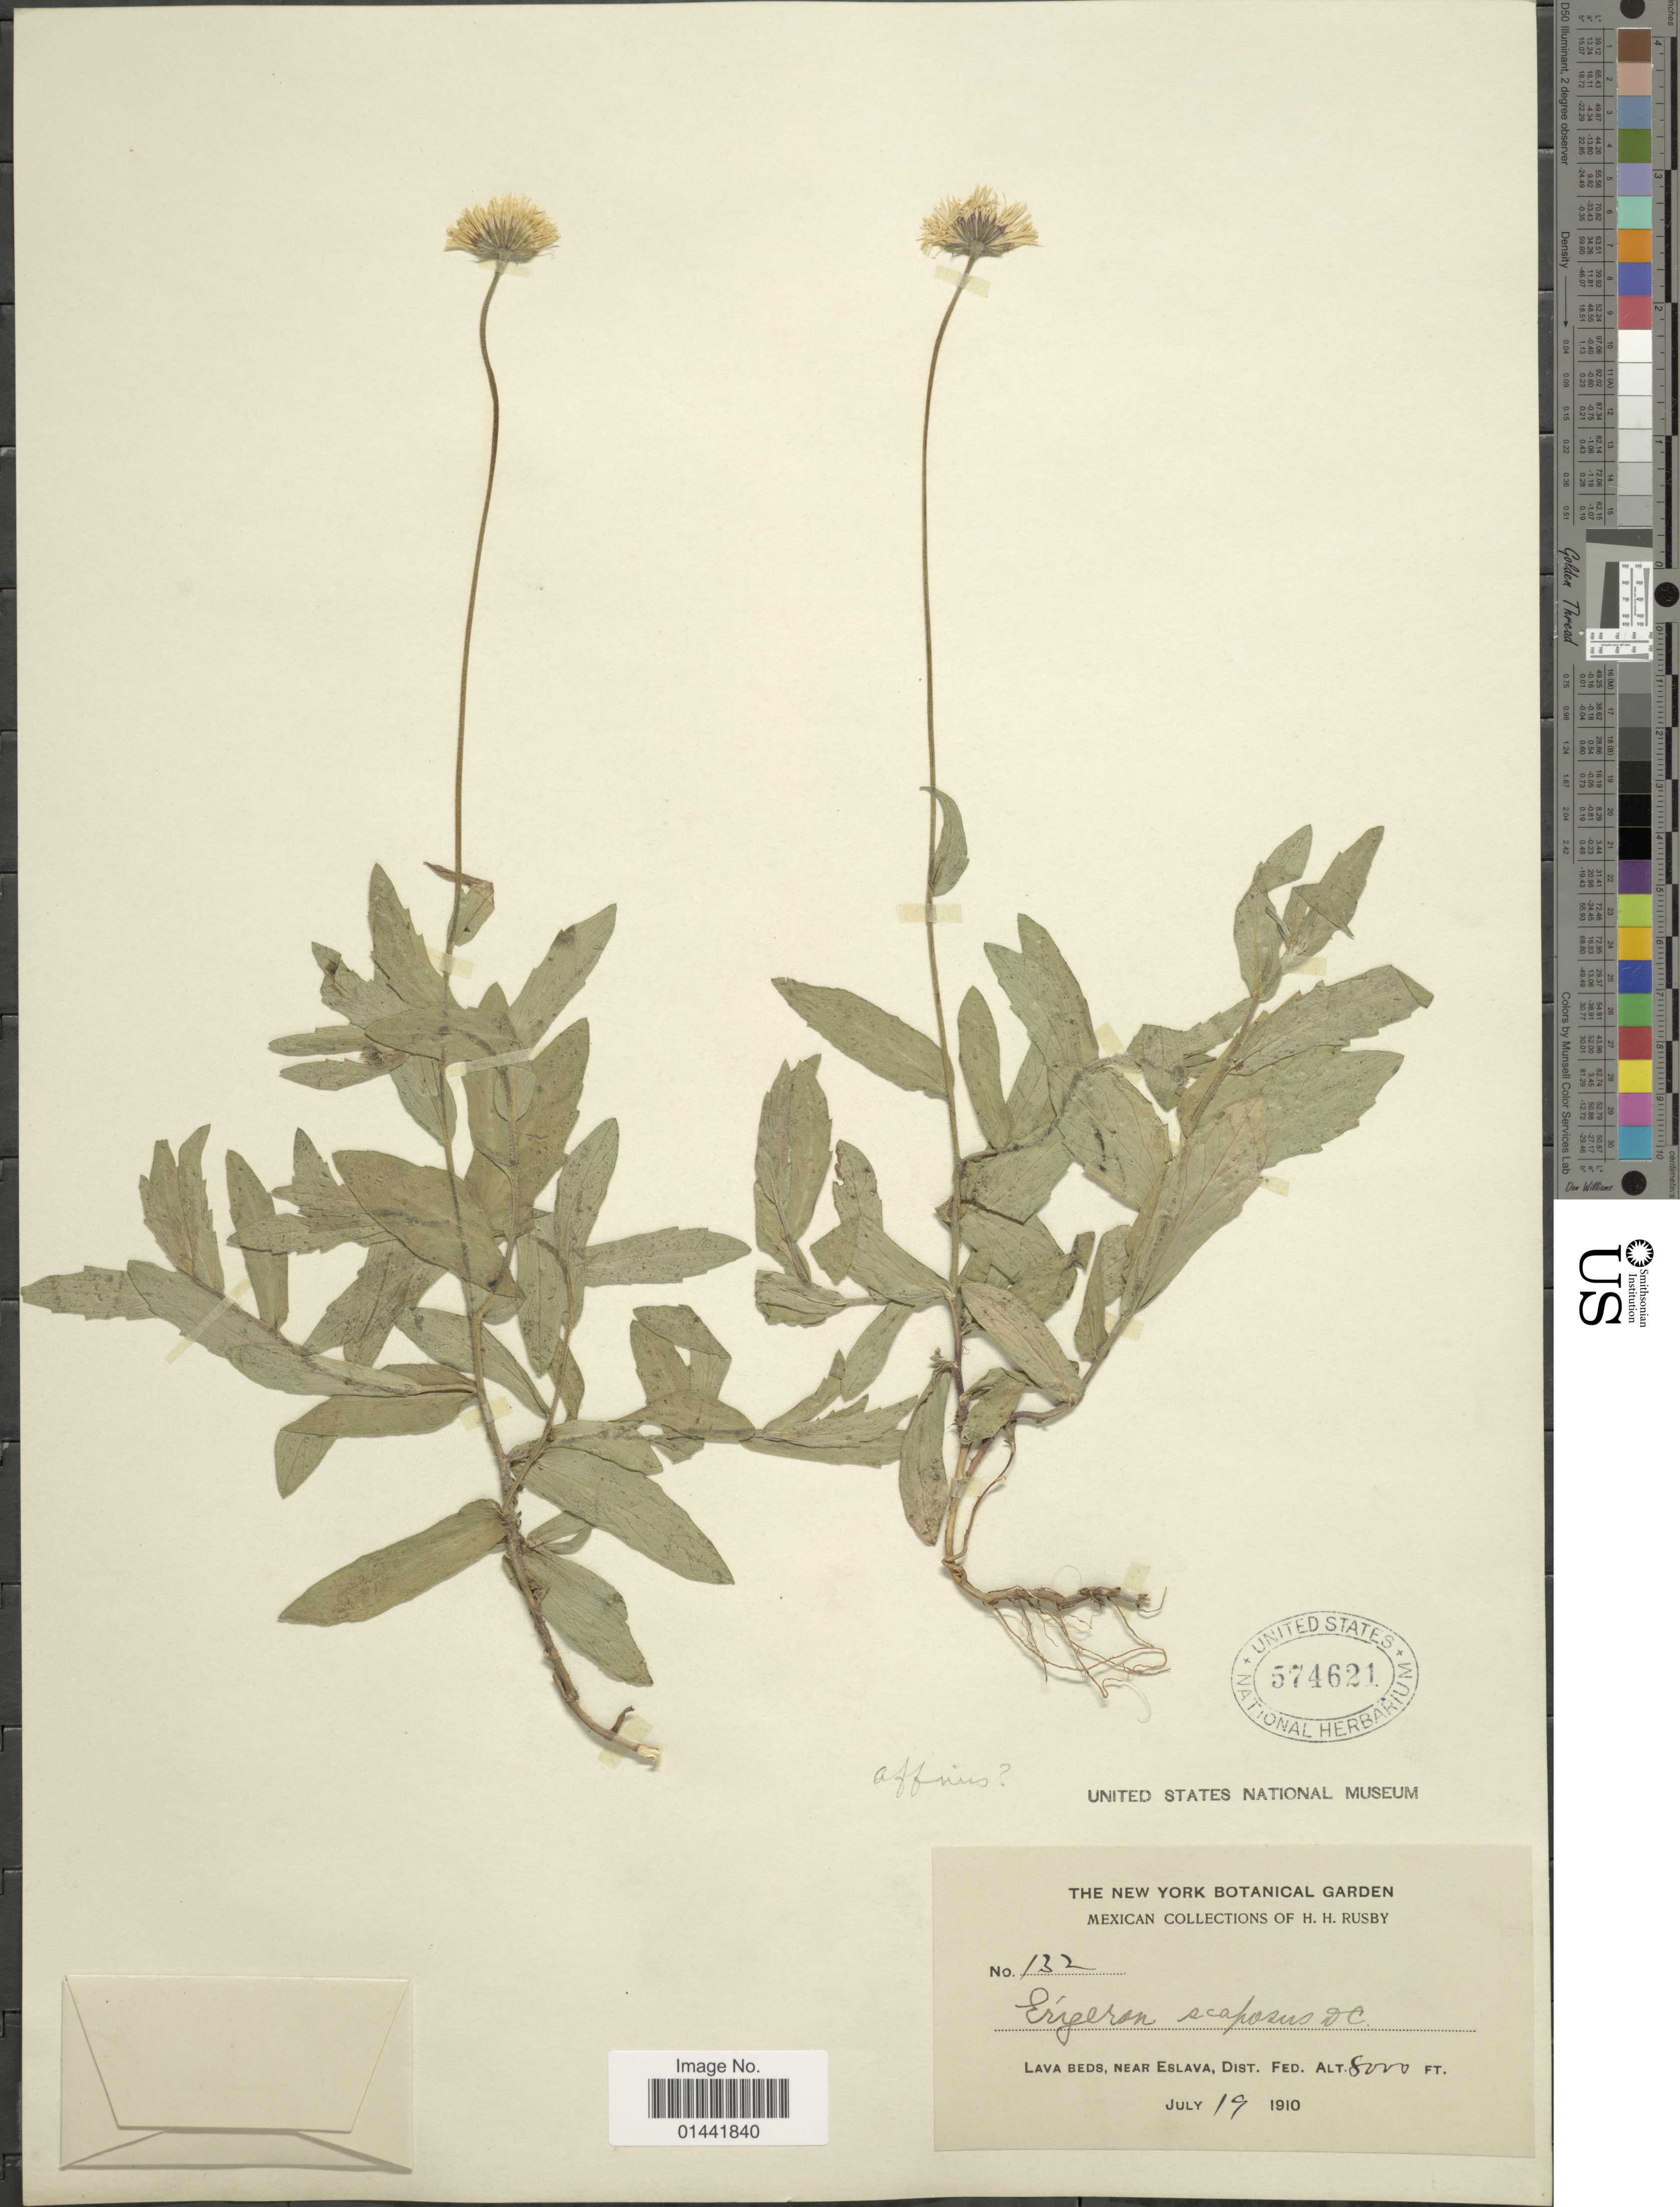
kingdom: Plantae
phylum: Tracheophyta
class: Magnoliopsida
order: Asterales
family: Asteraceae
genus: Erigeron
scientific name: Erigeron scaposus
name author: DC.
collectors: H. H. Rusby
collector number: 132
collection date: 1910-07-19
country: Mexico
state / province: Distrito Federal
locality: Lava beds, near Eslava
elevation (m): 2438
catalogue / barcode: US 574621